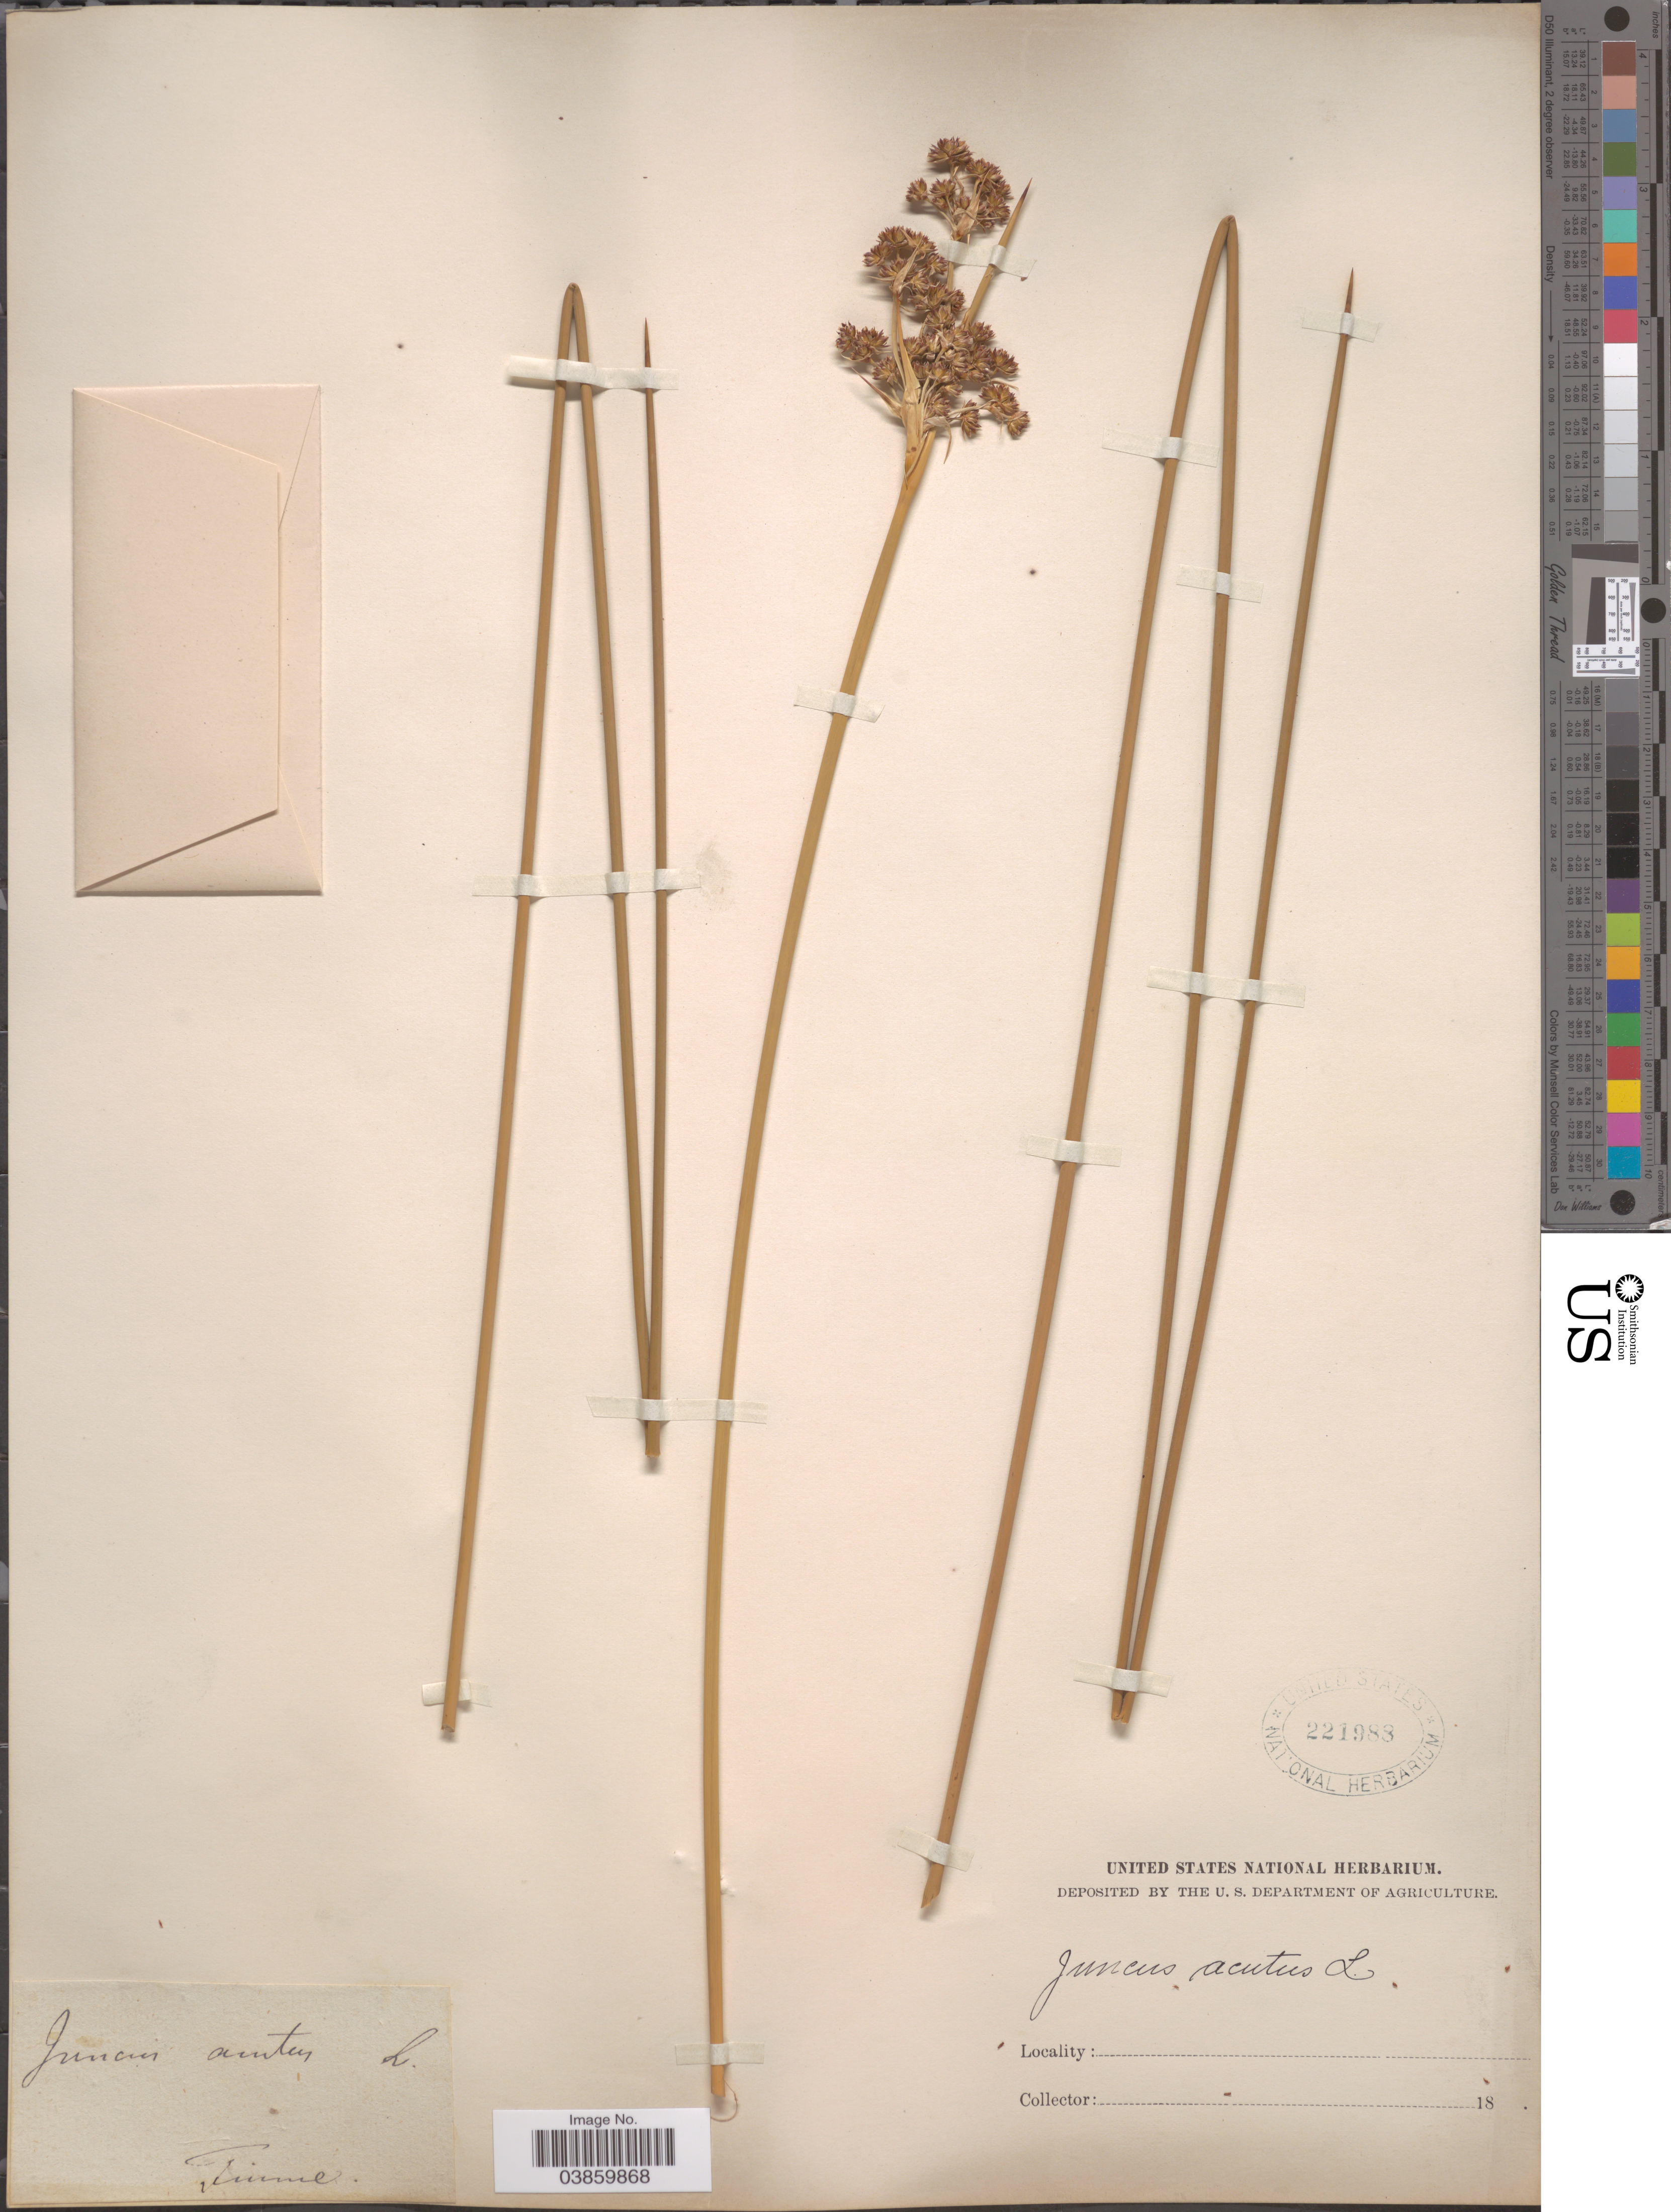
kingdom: Plantae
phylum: Tracheophyta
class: Liliopsida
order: Poales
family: Juncaceae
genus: Juncus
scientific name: Juncus acutus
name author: L.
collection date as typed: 18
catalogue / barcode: US 221988